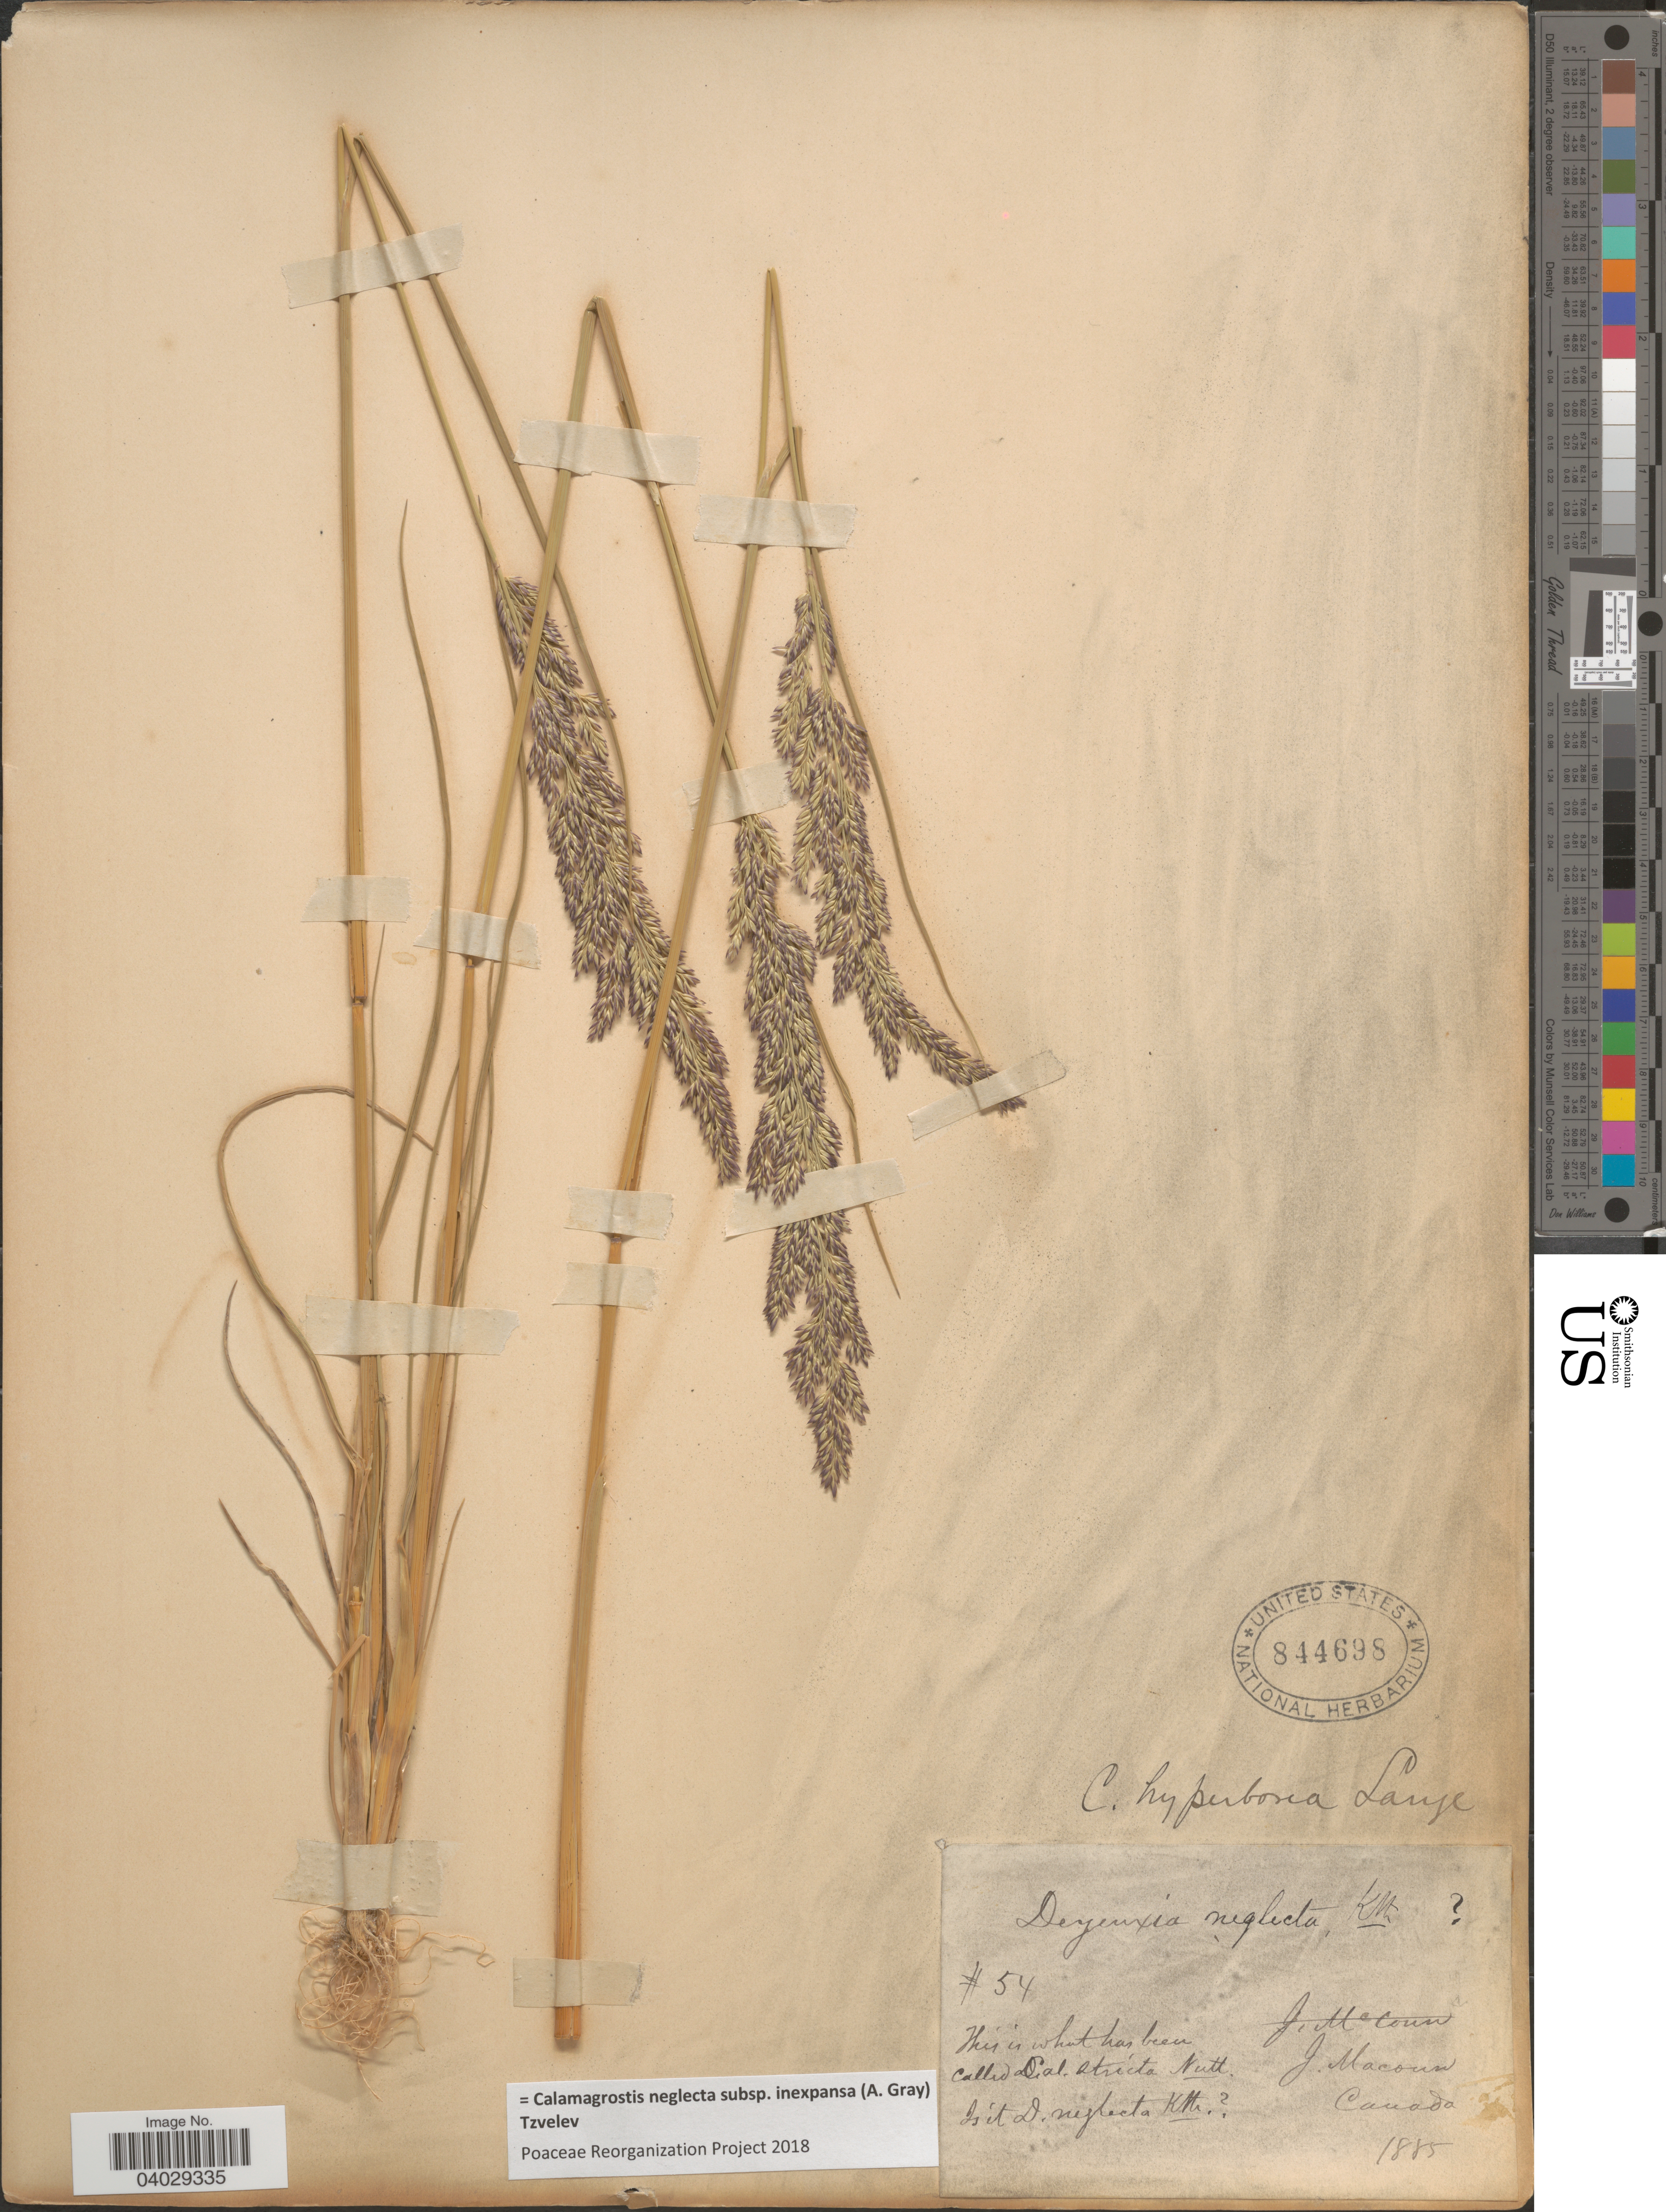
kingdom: Plantae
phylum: Tracheophyta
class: Liliopsida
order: Poales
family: Poaceae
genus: Calamagrostis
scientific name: Calamagrostis neglecta subsp. inexpansa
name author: (A. Gray) Tzvelev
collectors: J. Macoun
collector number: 54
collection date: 1885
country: Canada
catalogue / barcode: US 844698